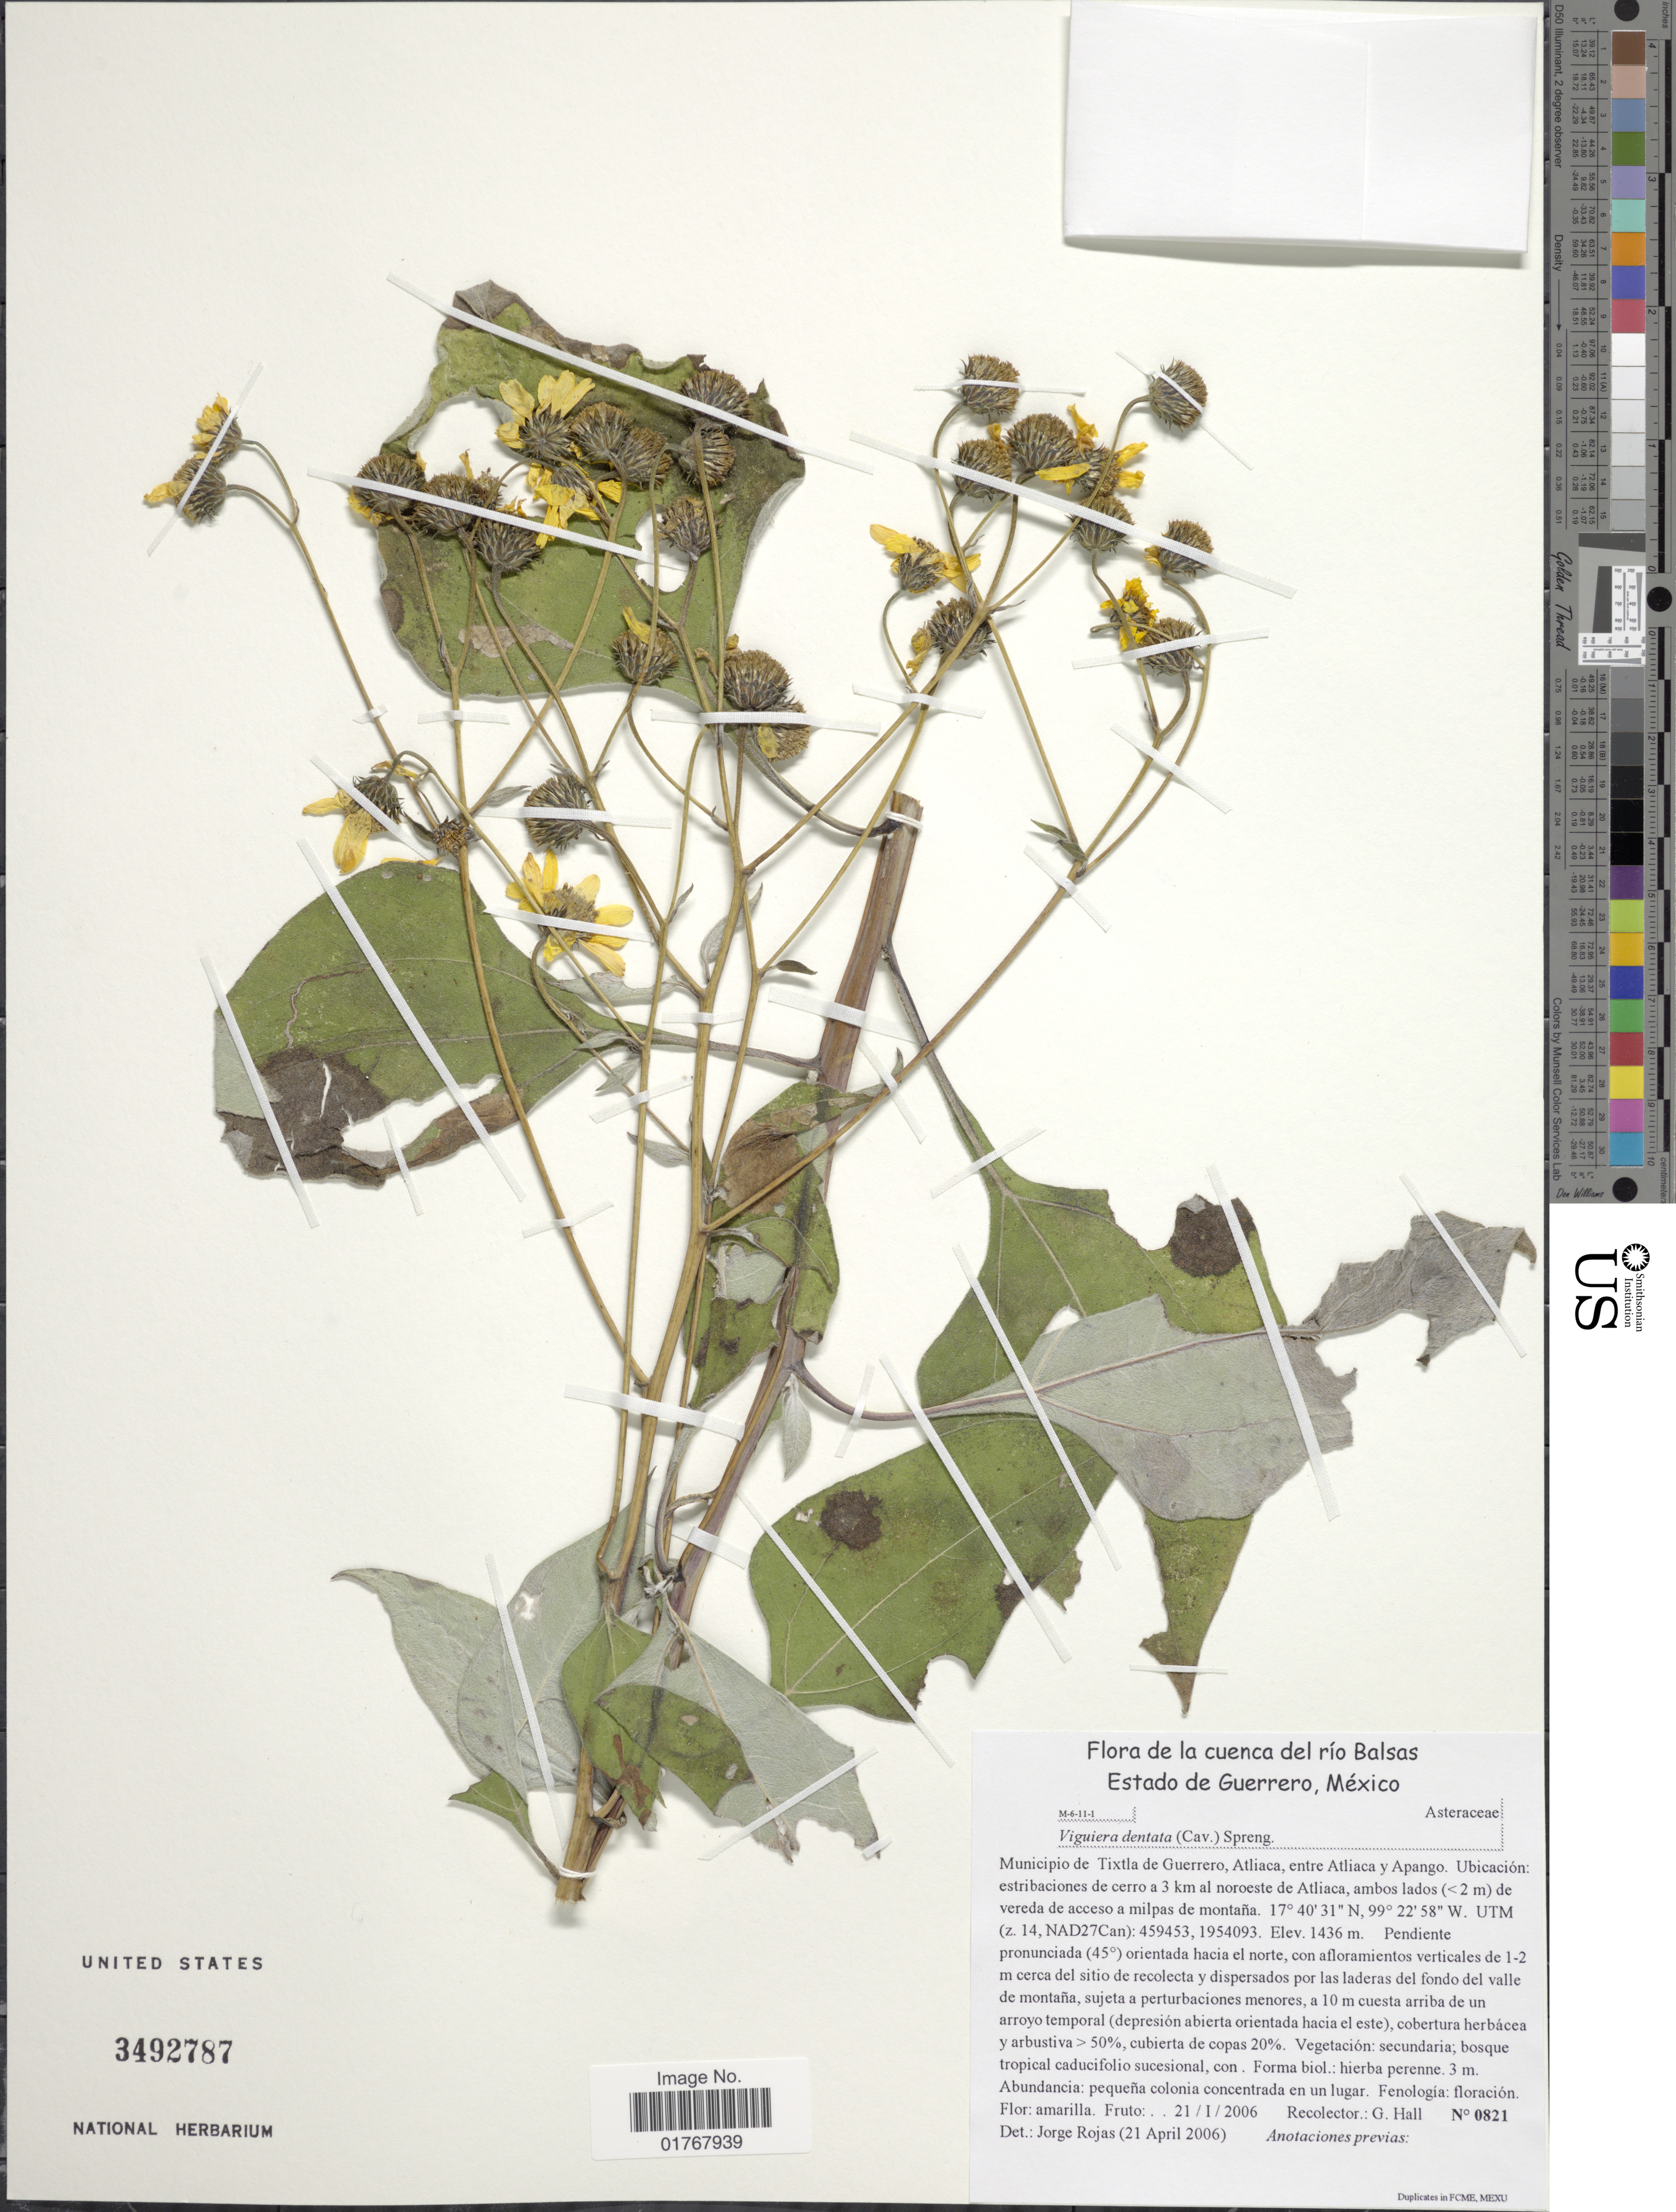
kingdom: Plantae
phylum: Tracheophyta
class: Magnoliopsida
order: Asterales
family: Asteraceae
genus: Viguiera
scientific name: Viguiera dentata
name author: (Cav.) Spreng.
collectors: G. Hall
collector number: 0821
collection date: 2006-01-21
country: Mexico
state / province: Guerrero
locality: Municipio de Tixtla de Guerrero, Atliaca, entre Atliaca y Apango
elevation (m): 1436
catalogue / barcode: US 3492787